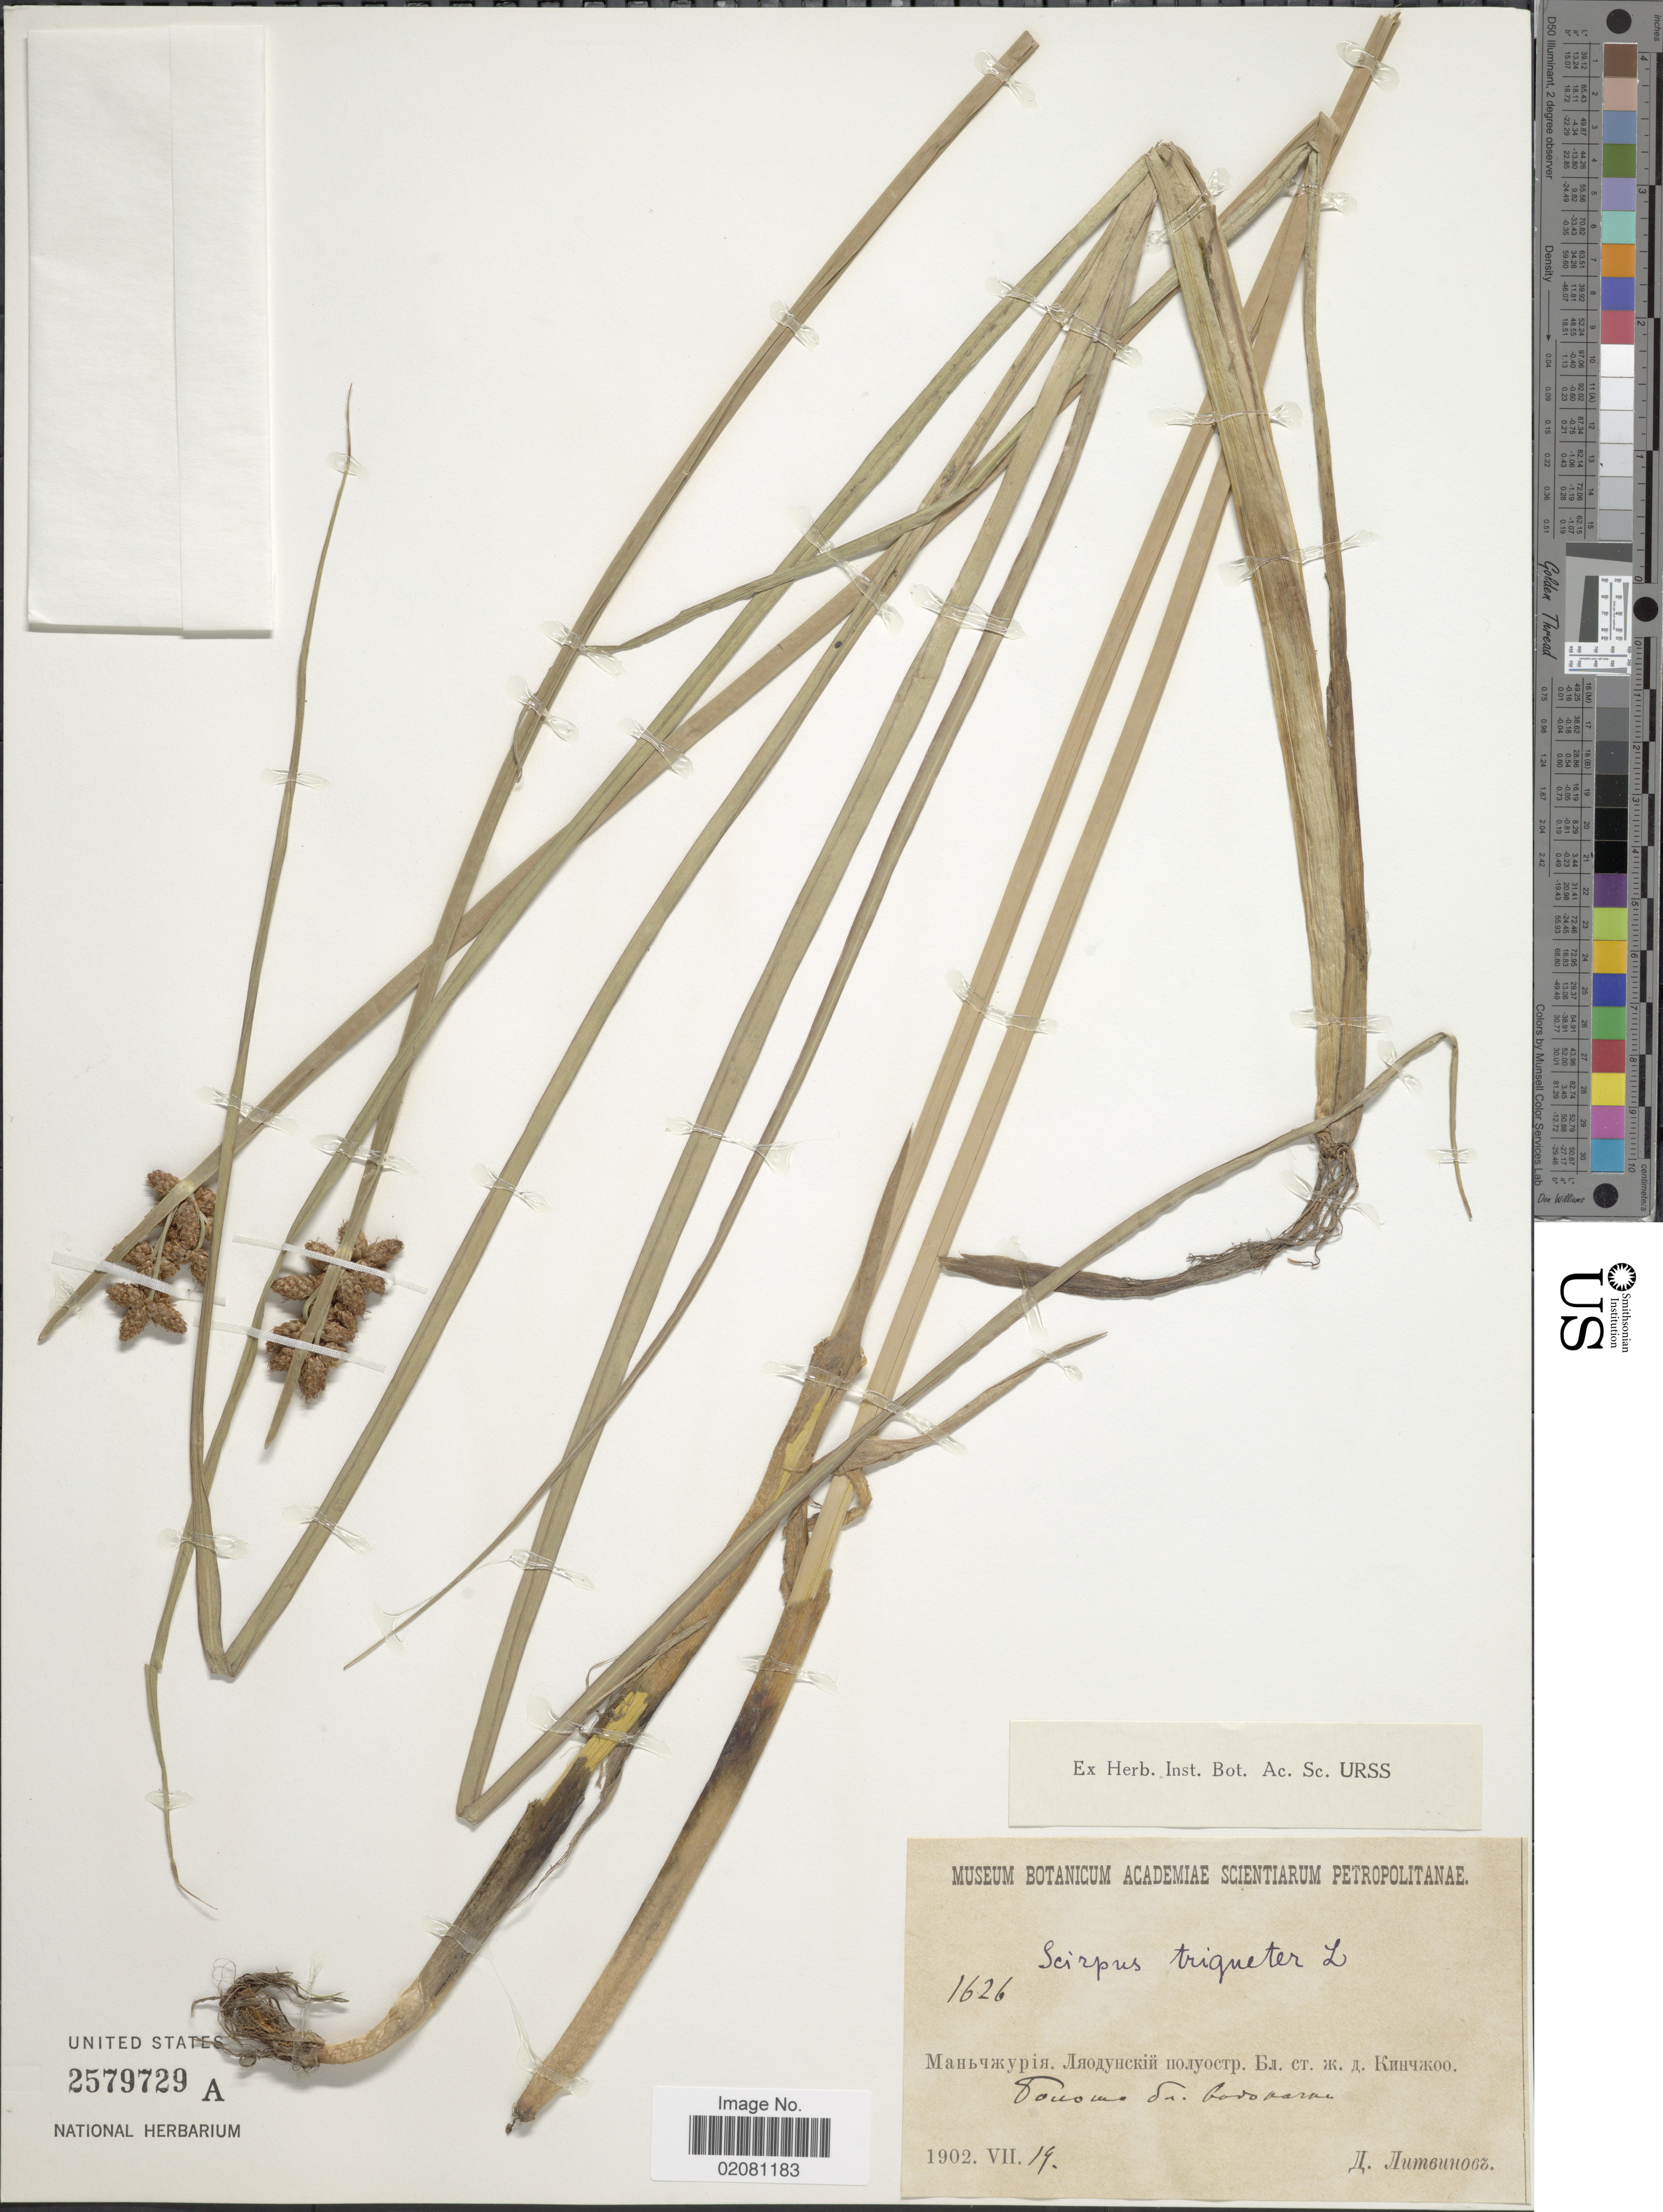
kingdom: Plantae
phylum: Tracheophyta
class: Liliopsida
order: Poales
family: Cyperaceae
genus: Schoenoplectus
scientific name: Schoenoplectus triqueter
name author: (L.) Palla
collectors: D. Litvinov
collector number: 1626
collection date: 1902-07-19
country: China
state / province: Liaoning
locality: Liaodong Peninsula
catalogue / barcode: US 2579729A